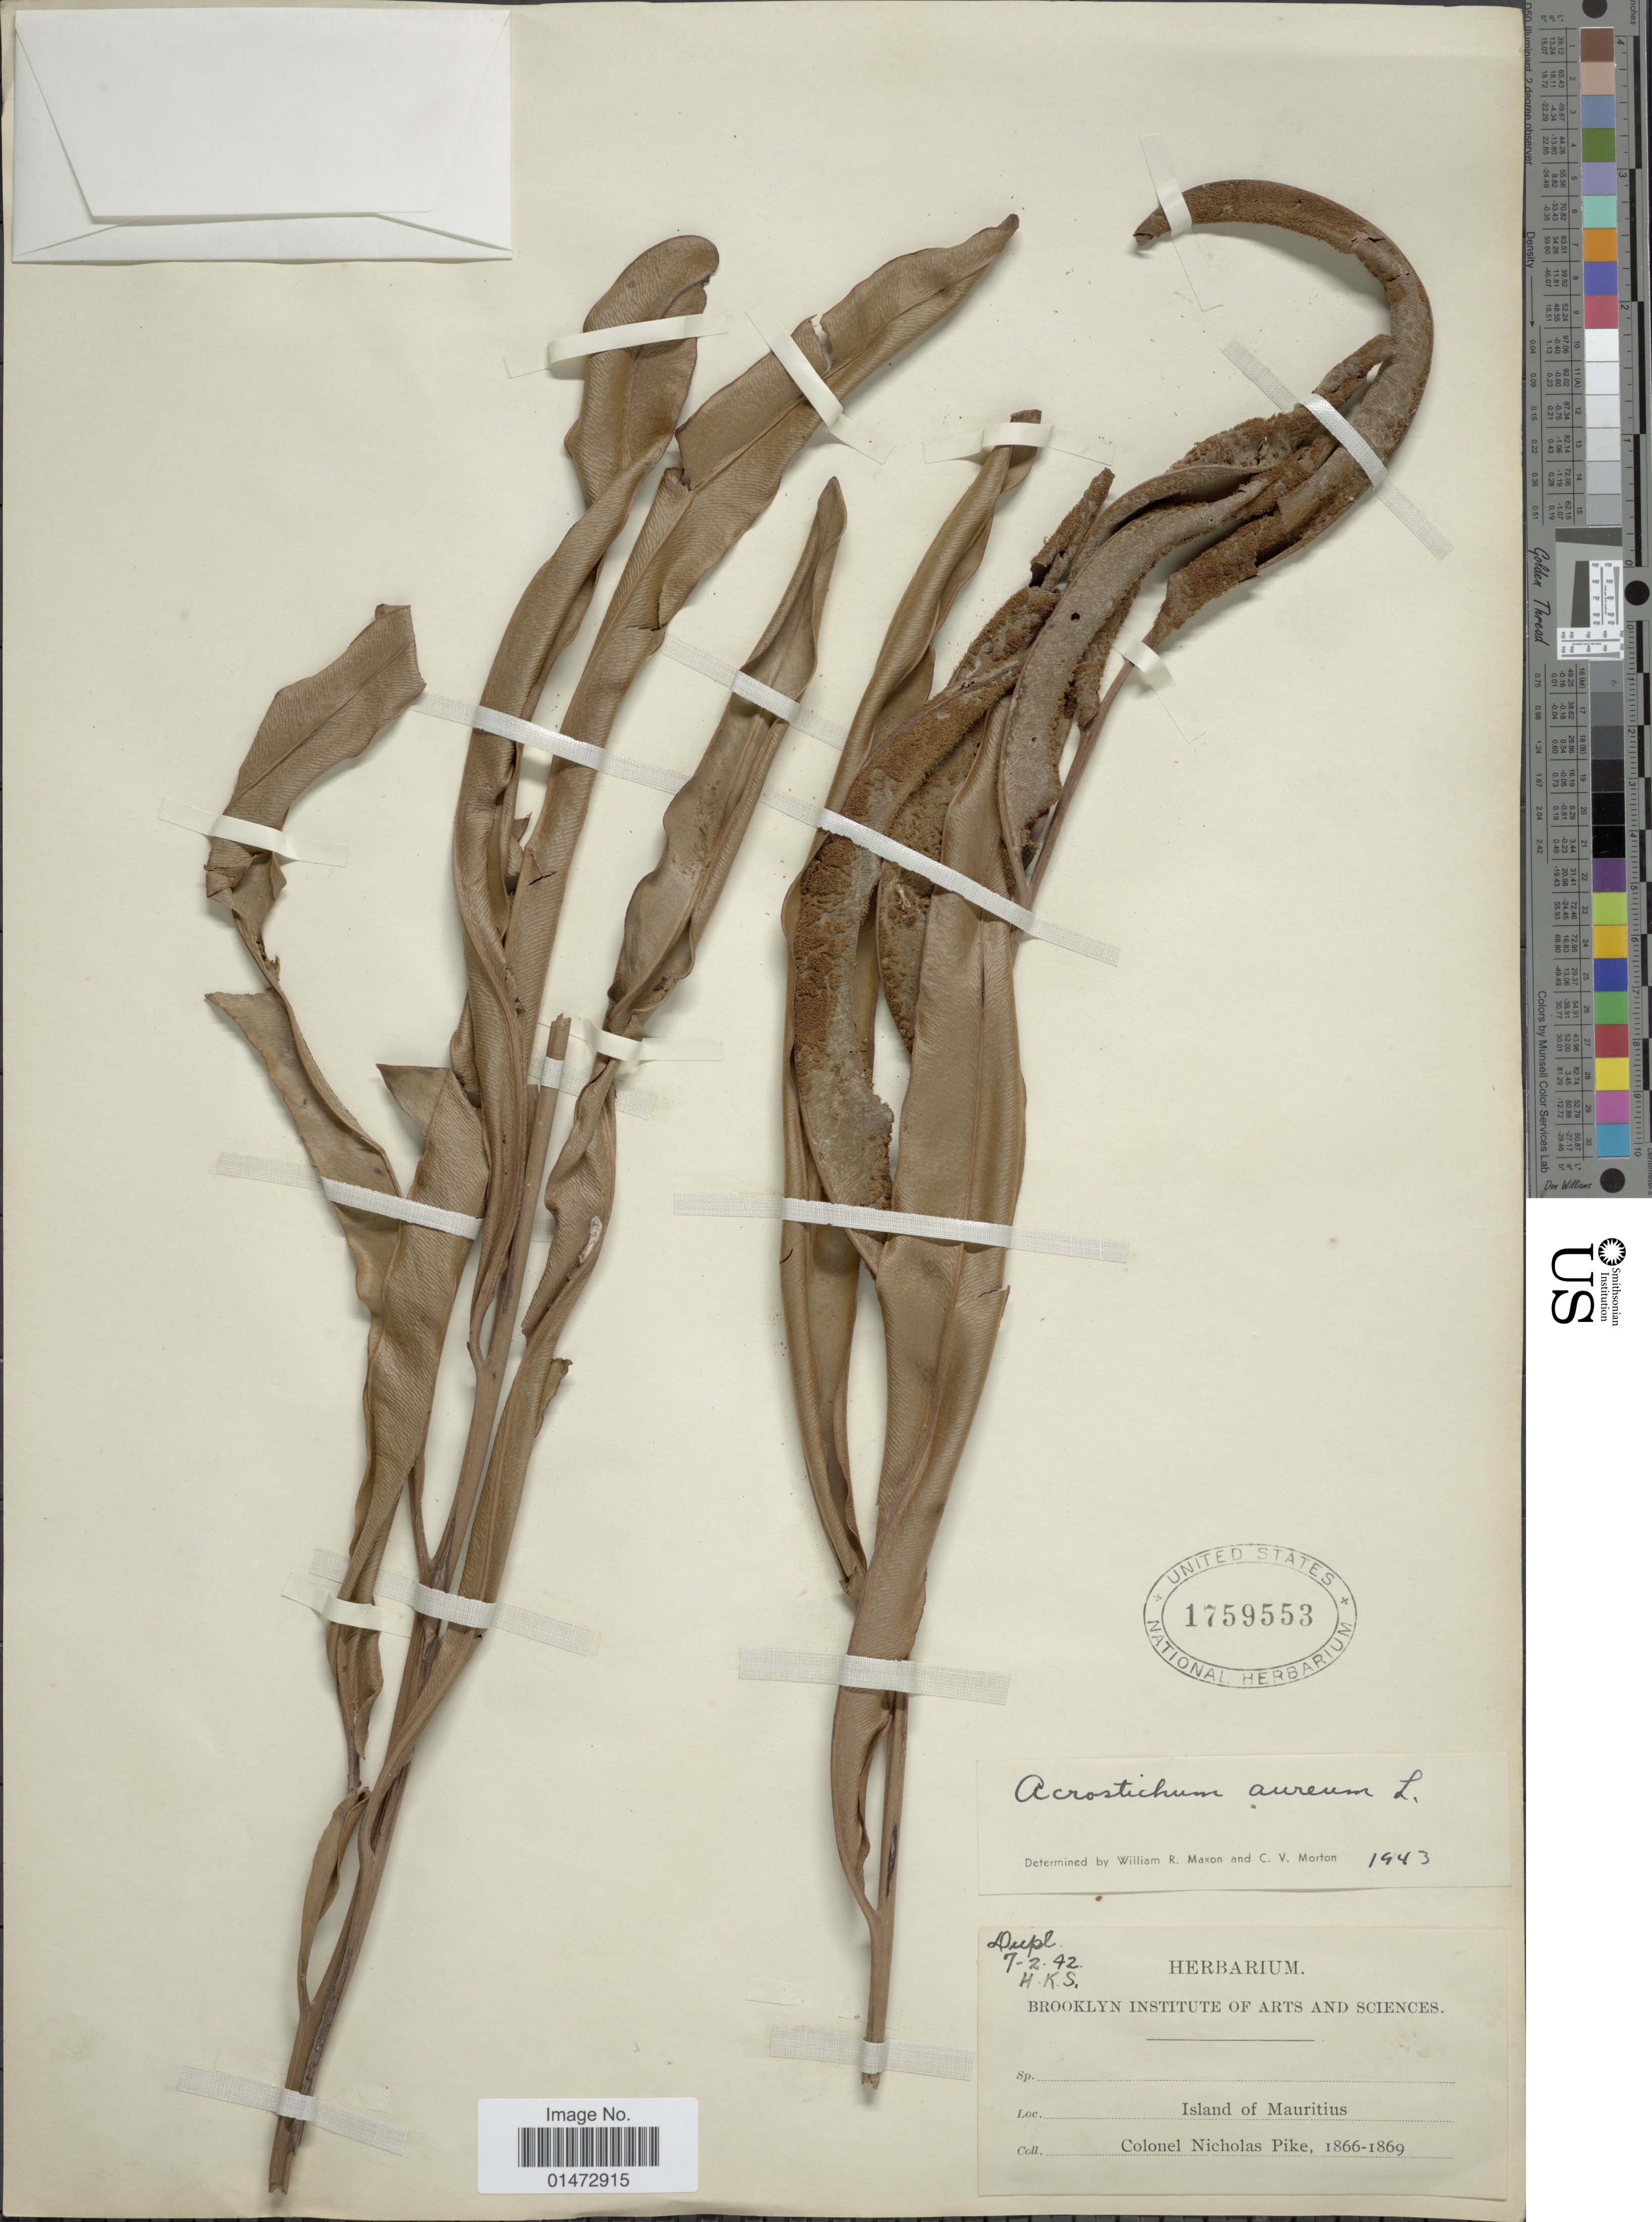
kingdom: Plantae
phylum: Tracheophyta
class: Polypodiopsida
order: Polypodiales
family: Pteridaceae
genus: Acrostichum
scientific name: Acrostichum aureum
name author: L.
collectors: N. Pike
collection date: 1866/1869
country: Mauritius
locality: Island of Mauritius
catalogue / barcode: US 1759553